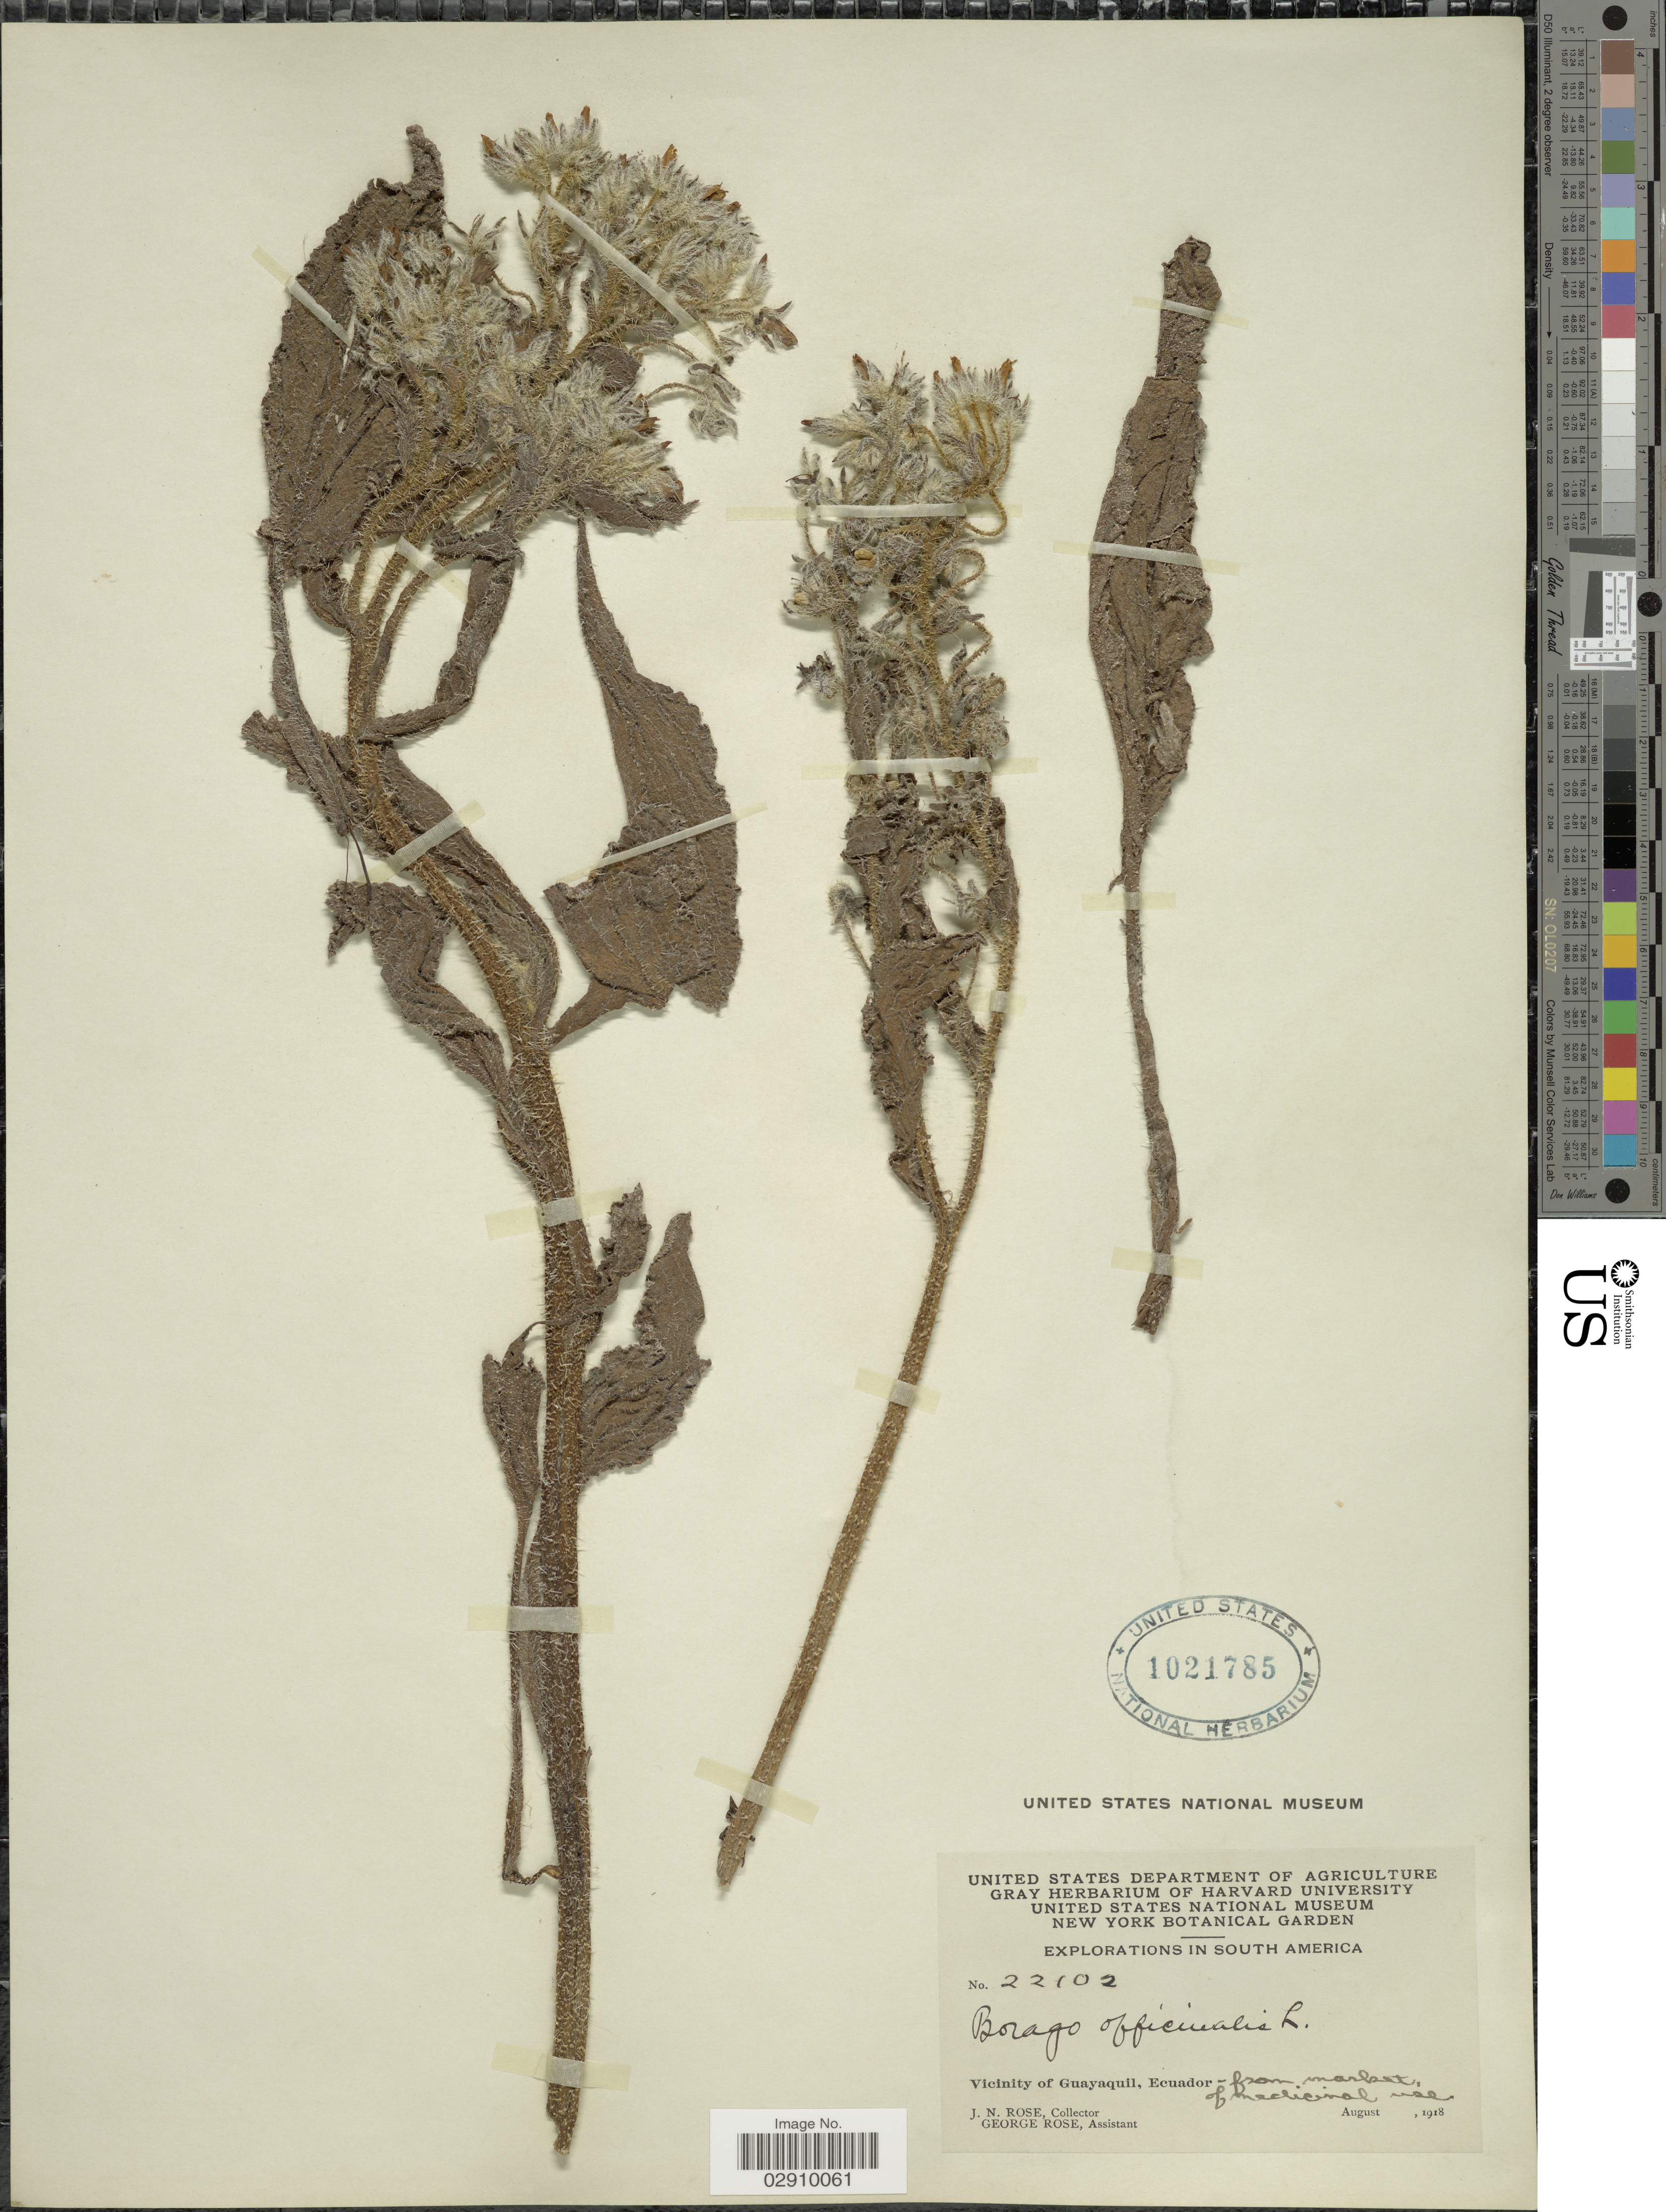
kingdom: Plantae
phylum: Tracheophyta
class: Magnoliopsida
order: Boraginales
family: Boraginaceae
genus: Borago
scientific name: Borago officinalis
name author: L.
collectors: J. N. Rose & G. Rose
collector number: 22102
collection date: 1918-08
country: Ecuador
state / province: Guayas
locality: Vicinity of Guayaquil, Ecuador.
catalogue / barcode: US 1021785